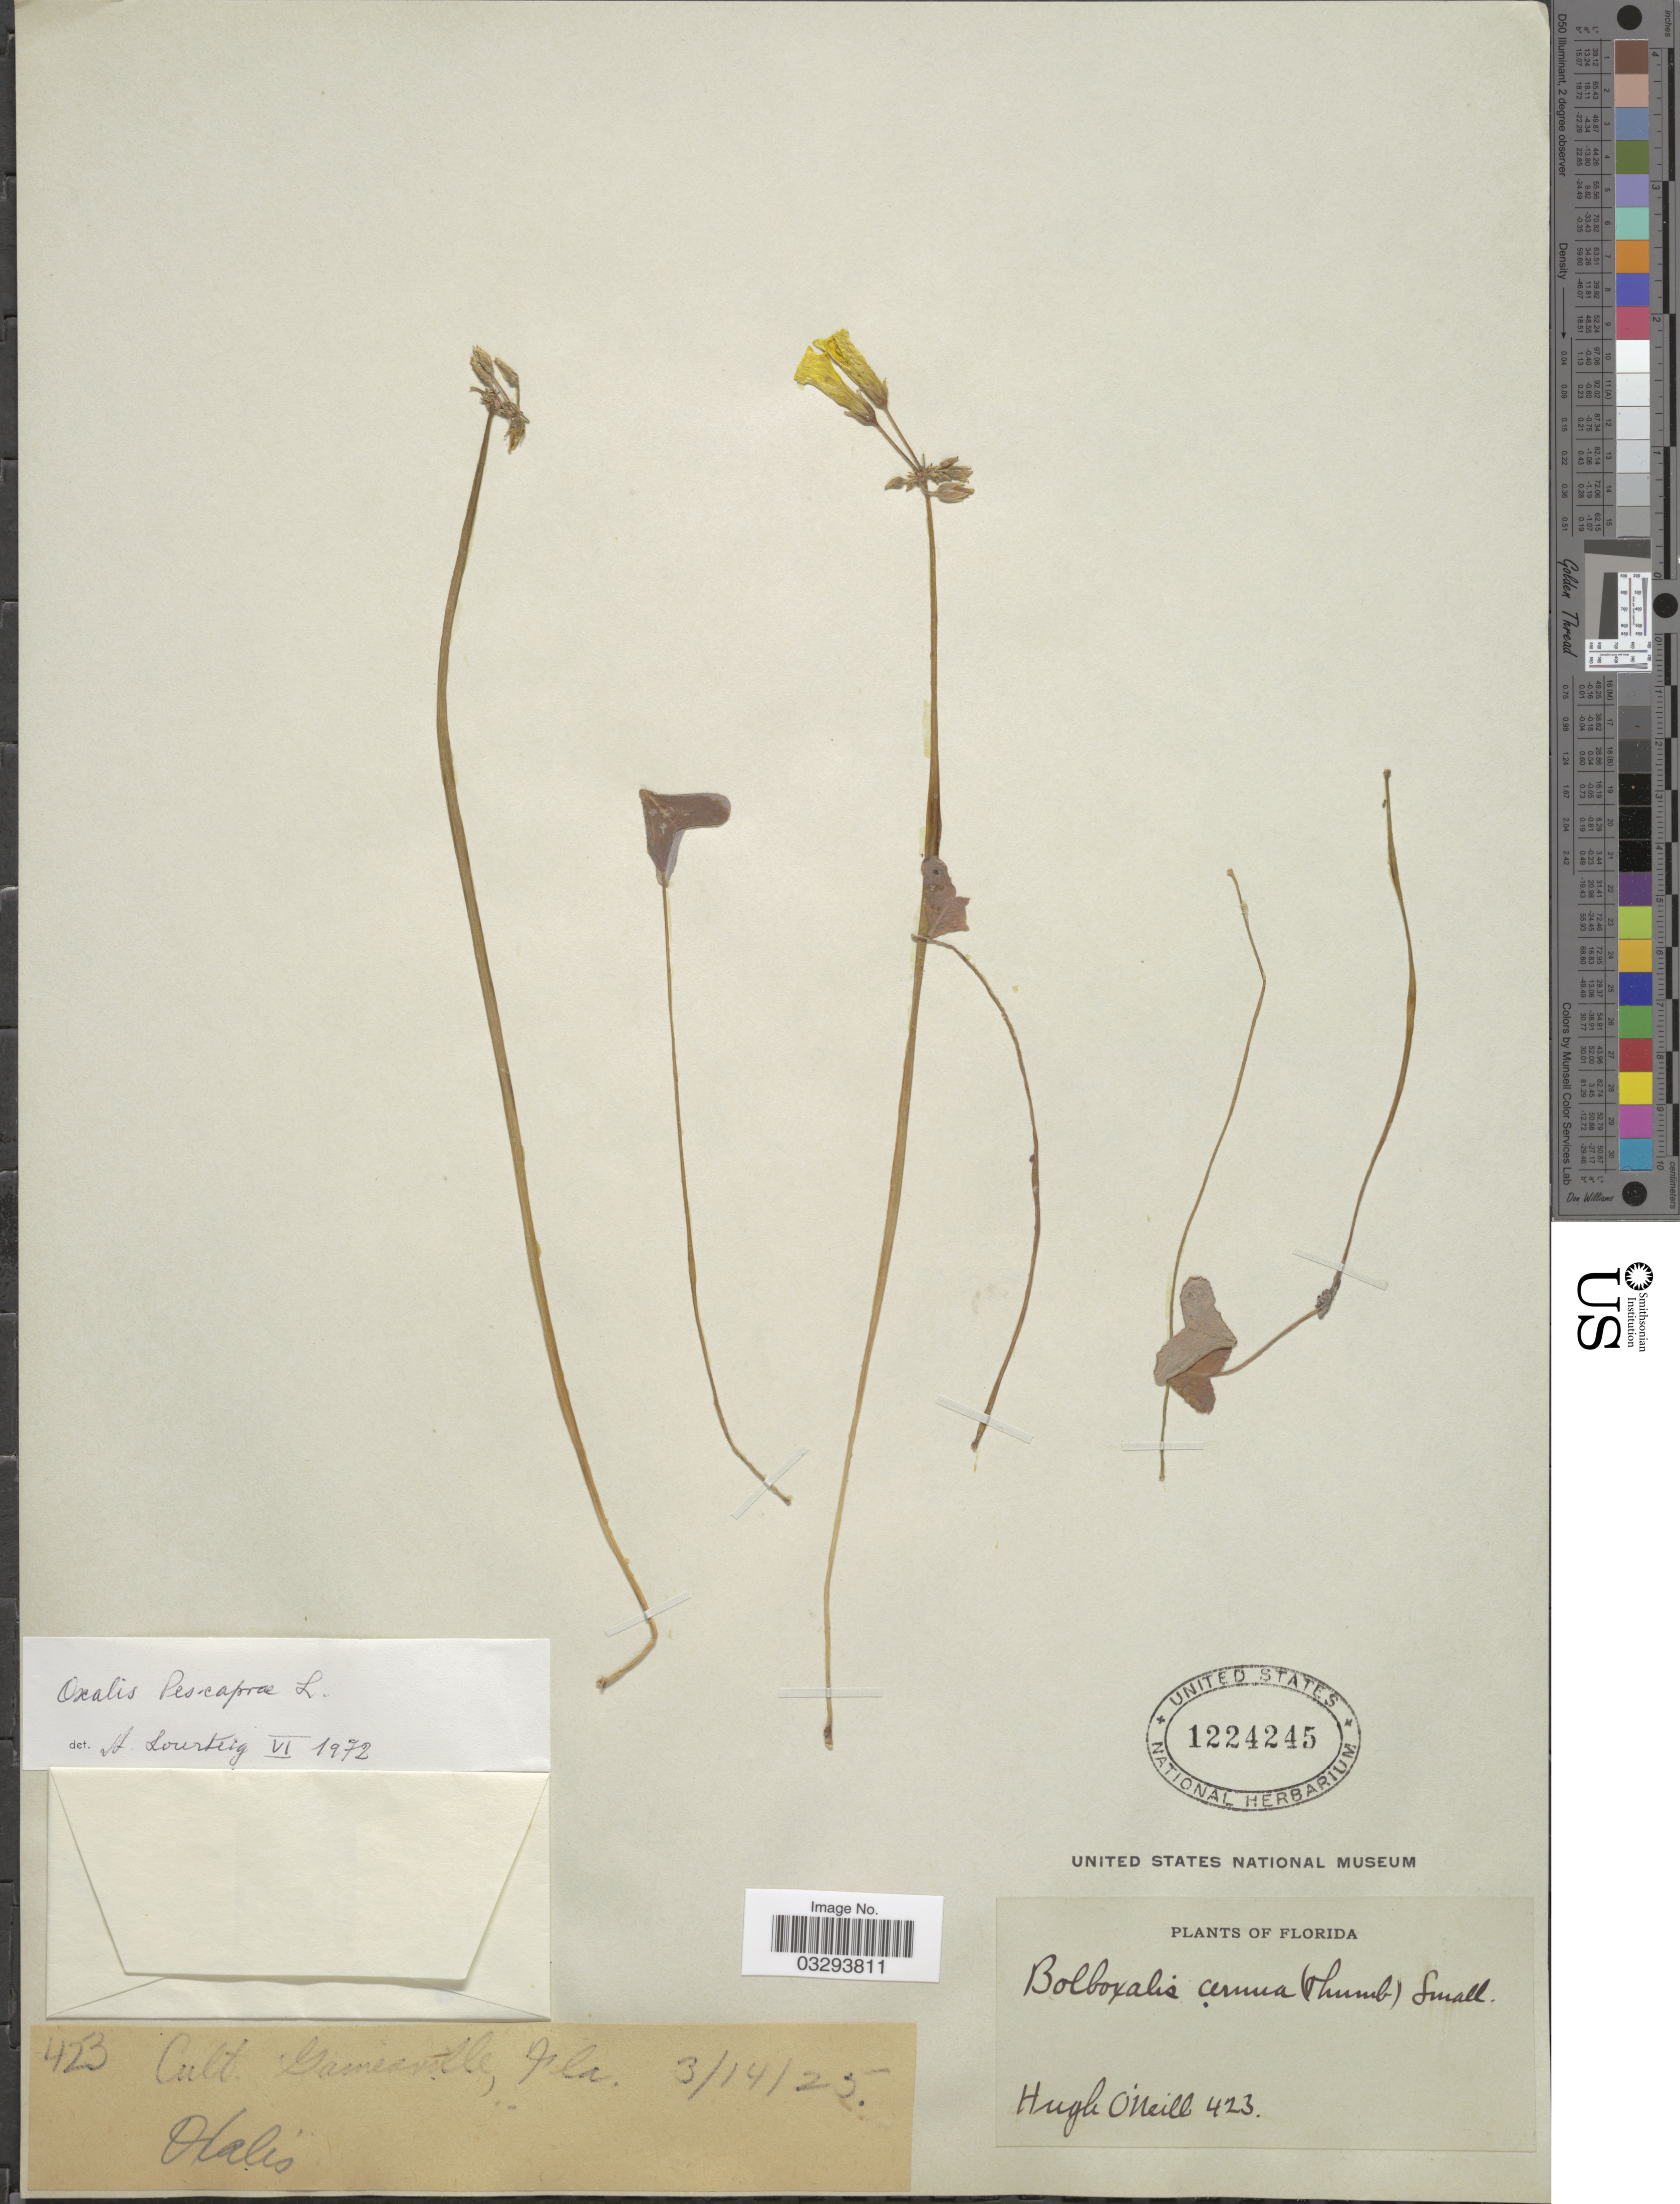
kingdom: Plantae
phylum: Tracheophyta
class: Magnoliopsida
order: Oxalidales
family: Oxalidaceae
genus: Oxalis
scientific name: Oxalis pes-caprae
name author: L.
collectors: H. O'Neill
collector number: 423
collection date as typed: Transcribed d/m/y: 14/3/25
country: United States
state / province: Florida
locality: Cult. Gainesville.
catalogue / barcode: US 1224245